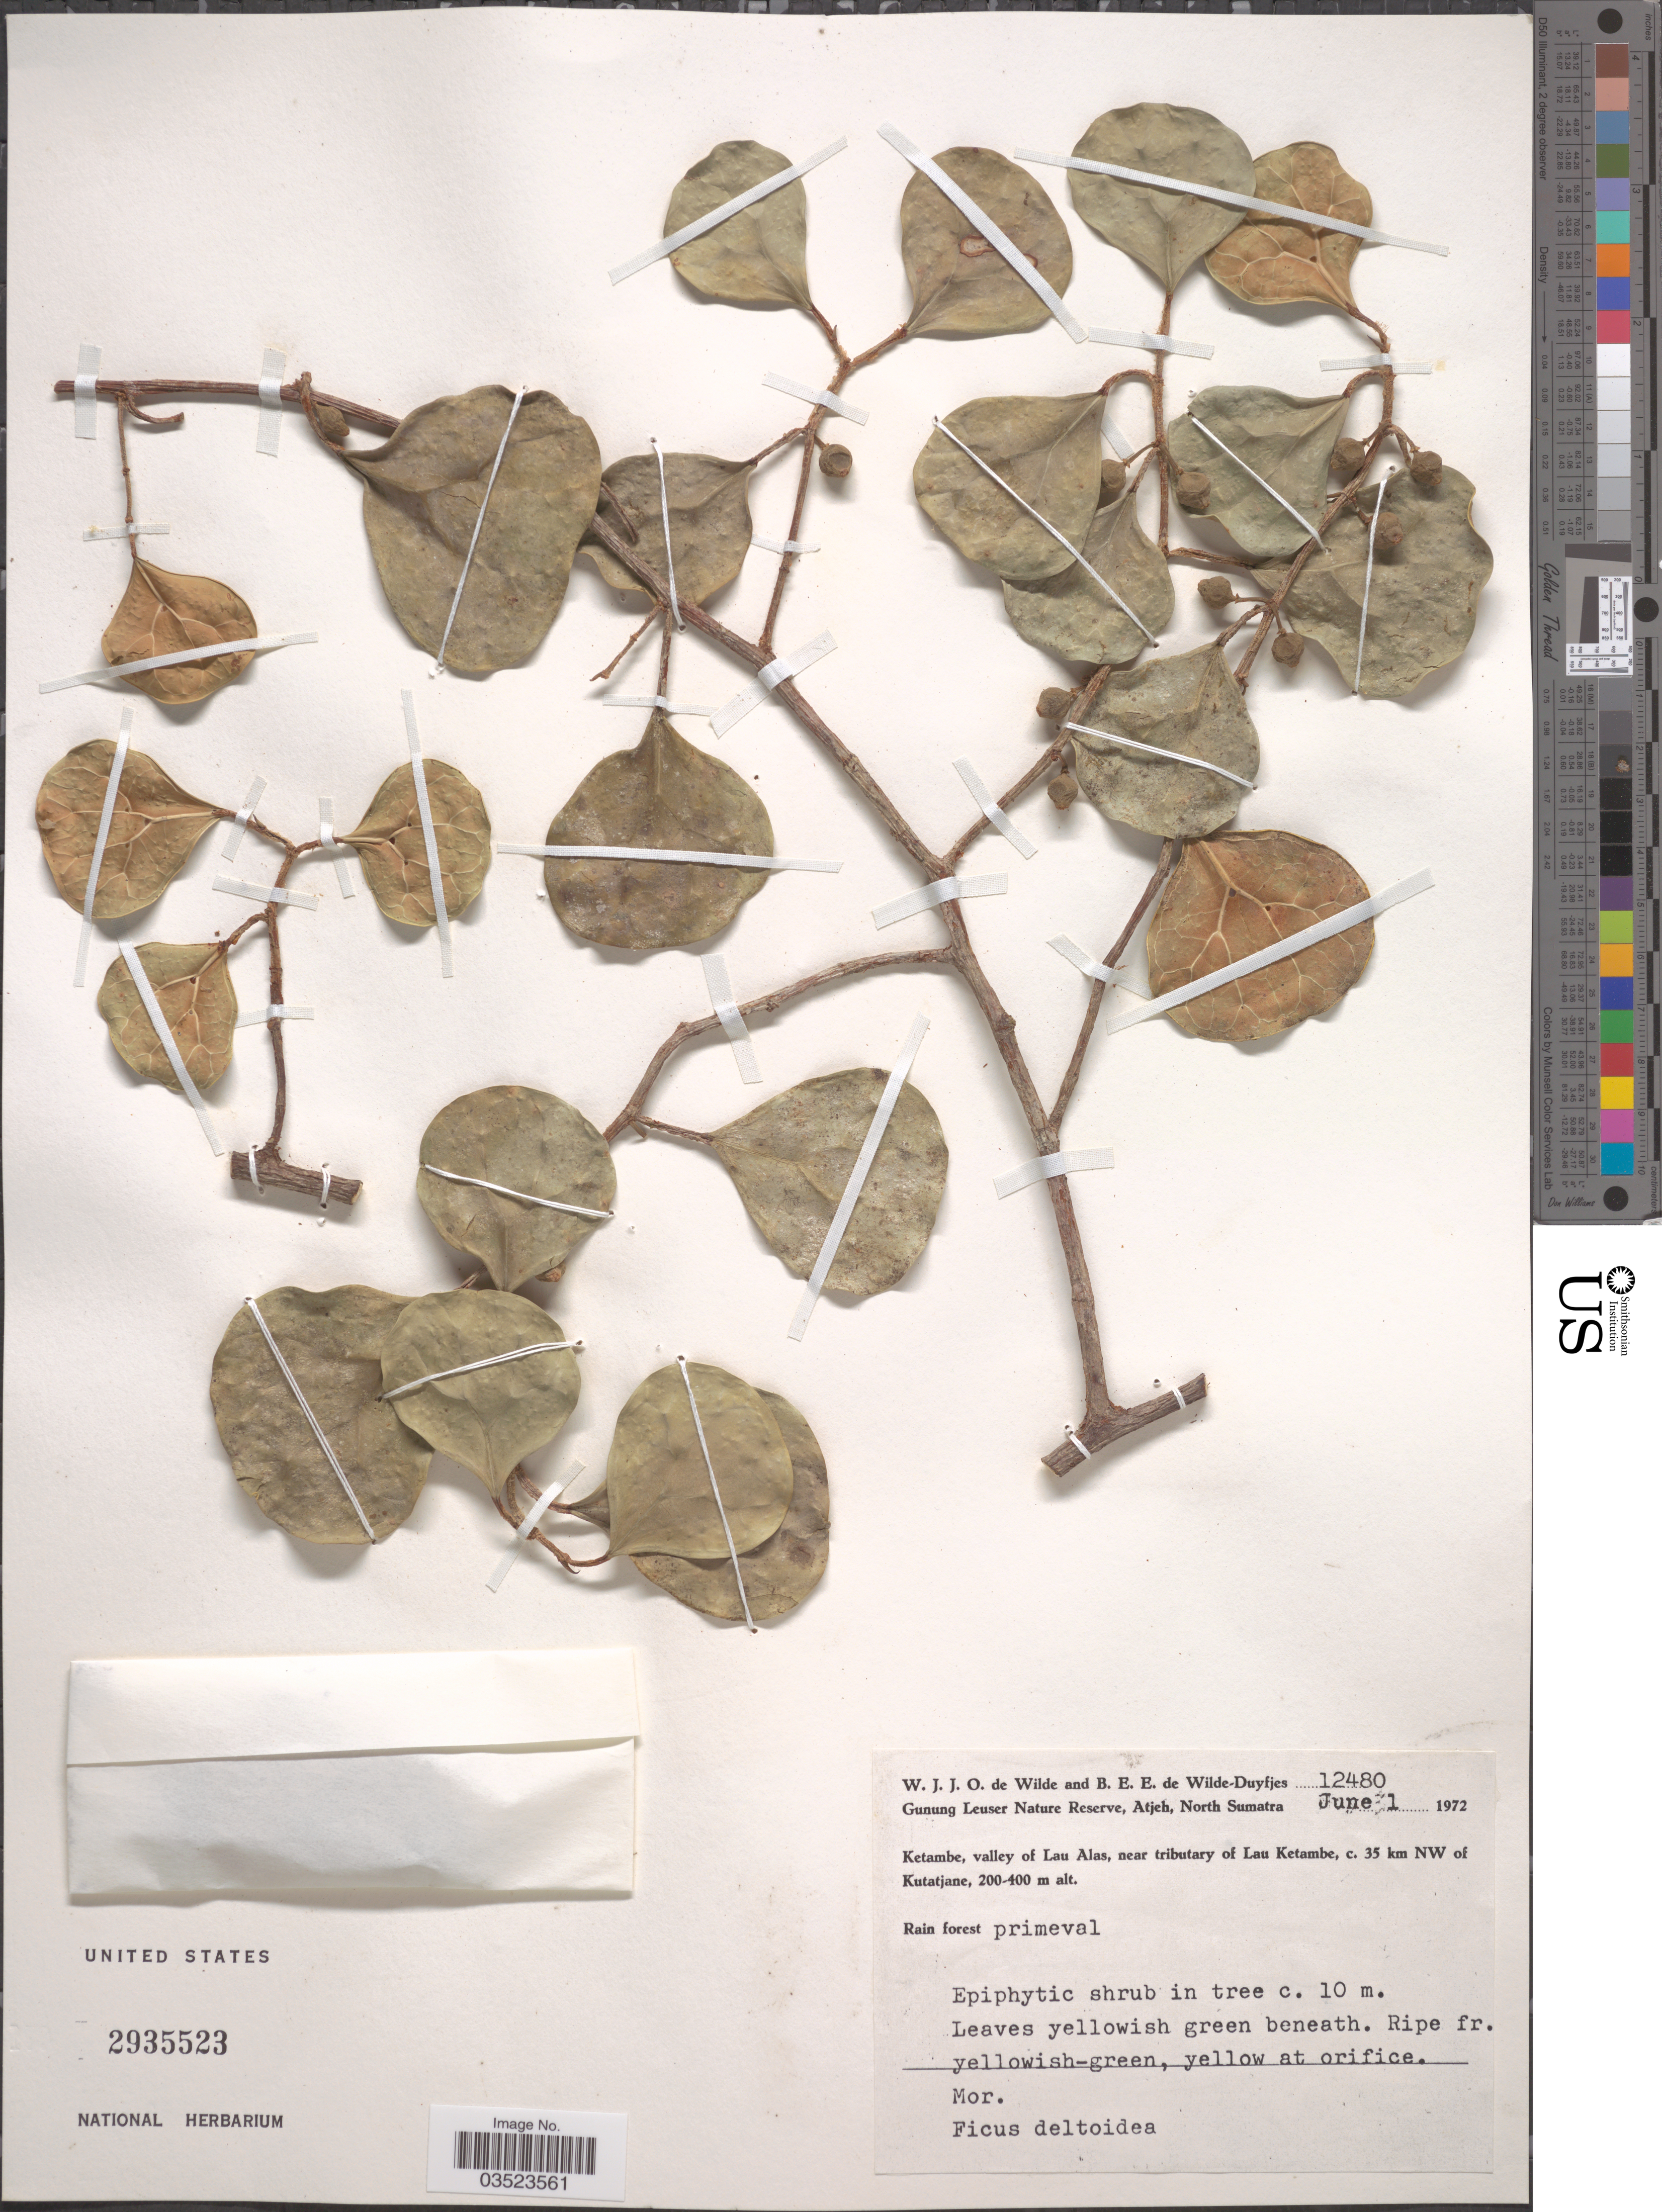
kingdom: Plantae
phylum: Tracheophyta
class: Magnoliopsida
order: Rosales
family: Moraceae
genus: Ficus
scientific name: Ficus deltoidea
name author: Jack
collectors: W. J. de Wilde & B. E. de Wilde-Duyfjes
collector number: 12480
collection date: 1972-06-01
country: Indonesia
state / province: Sumatra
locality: Gunung Leuser Nature Reserve, Atjeh, North Sumatra. Ketambe, valley of Lau Alas, near tributary of Lau Ketambe, c. 35 km NW of Kutatjane.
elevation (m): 200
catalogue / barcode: US 2935523